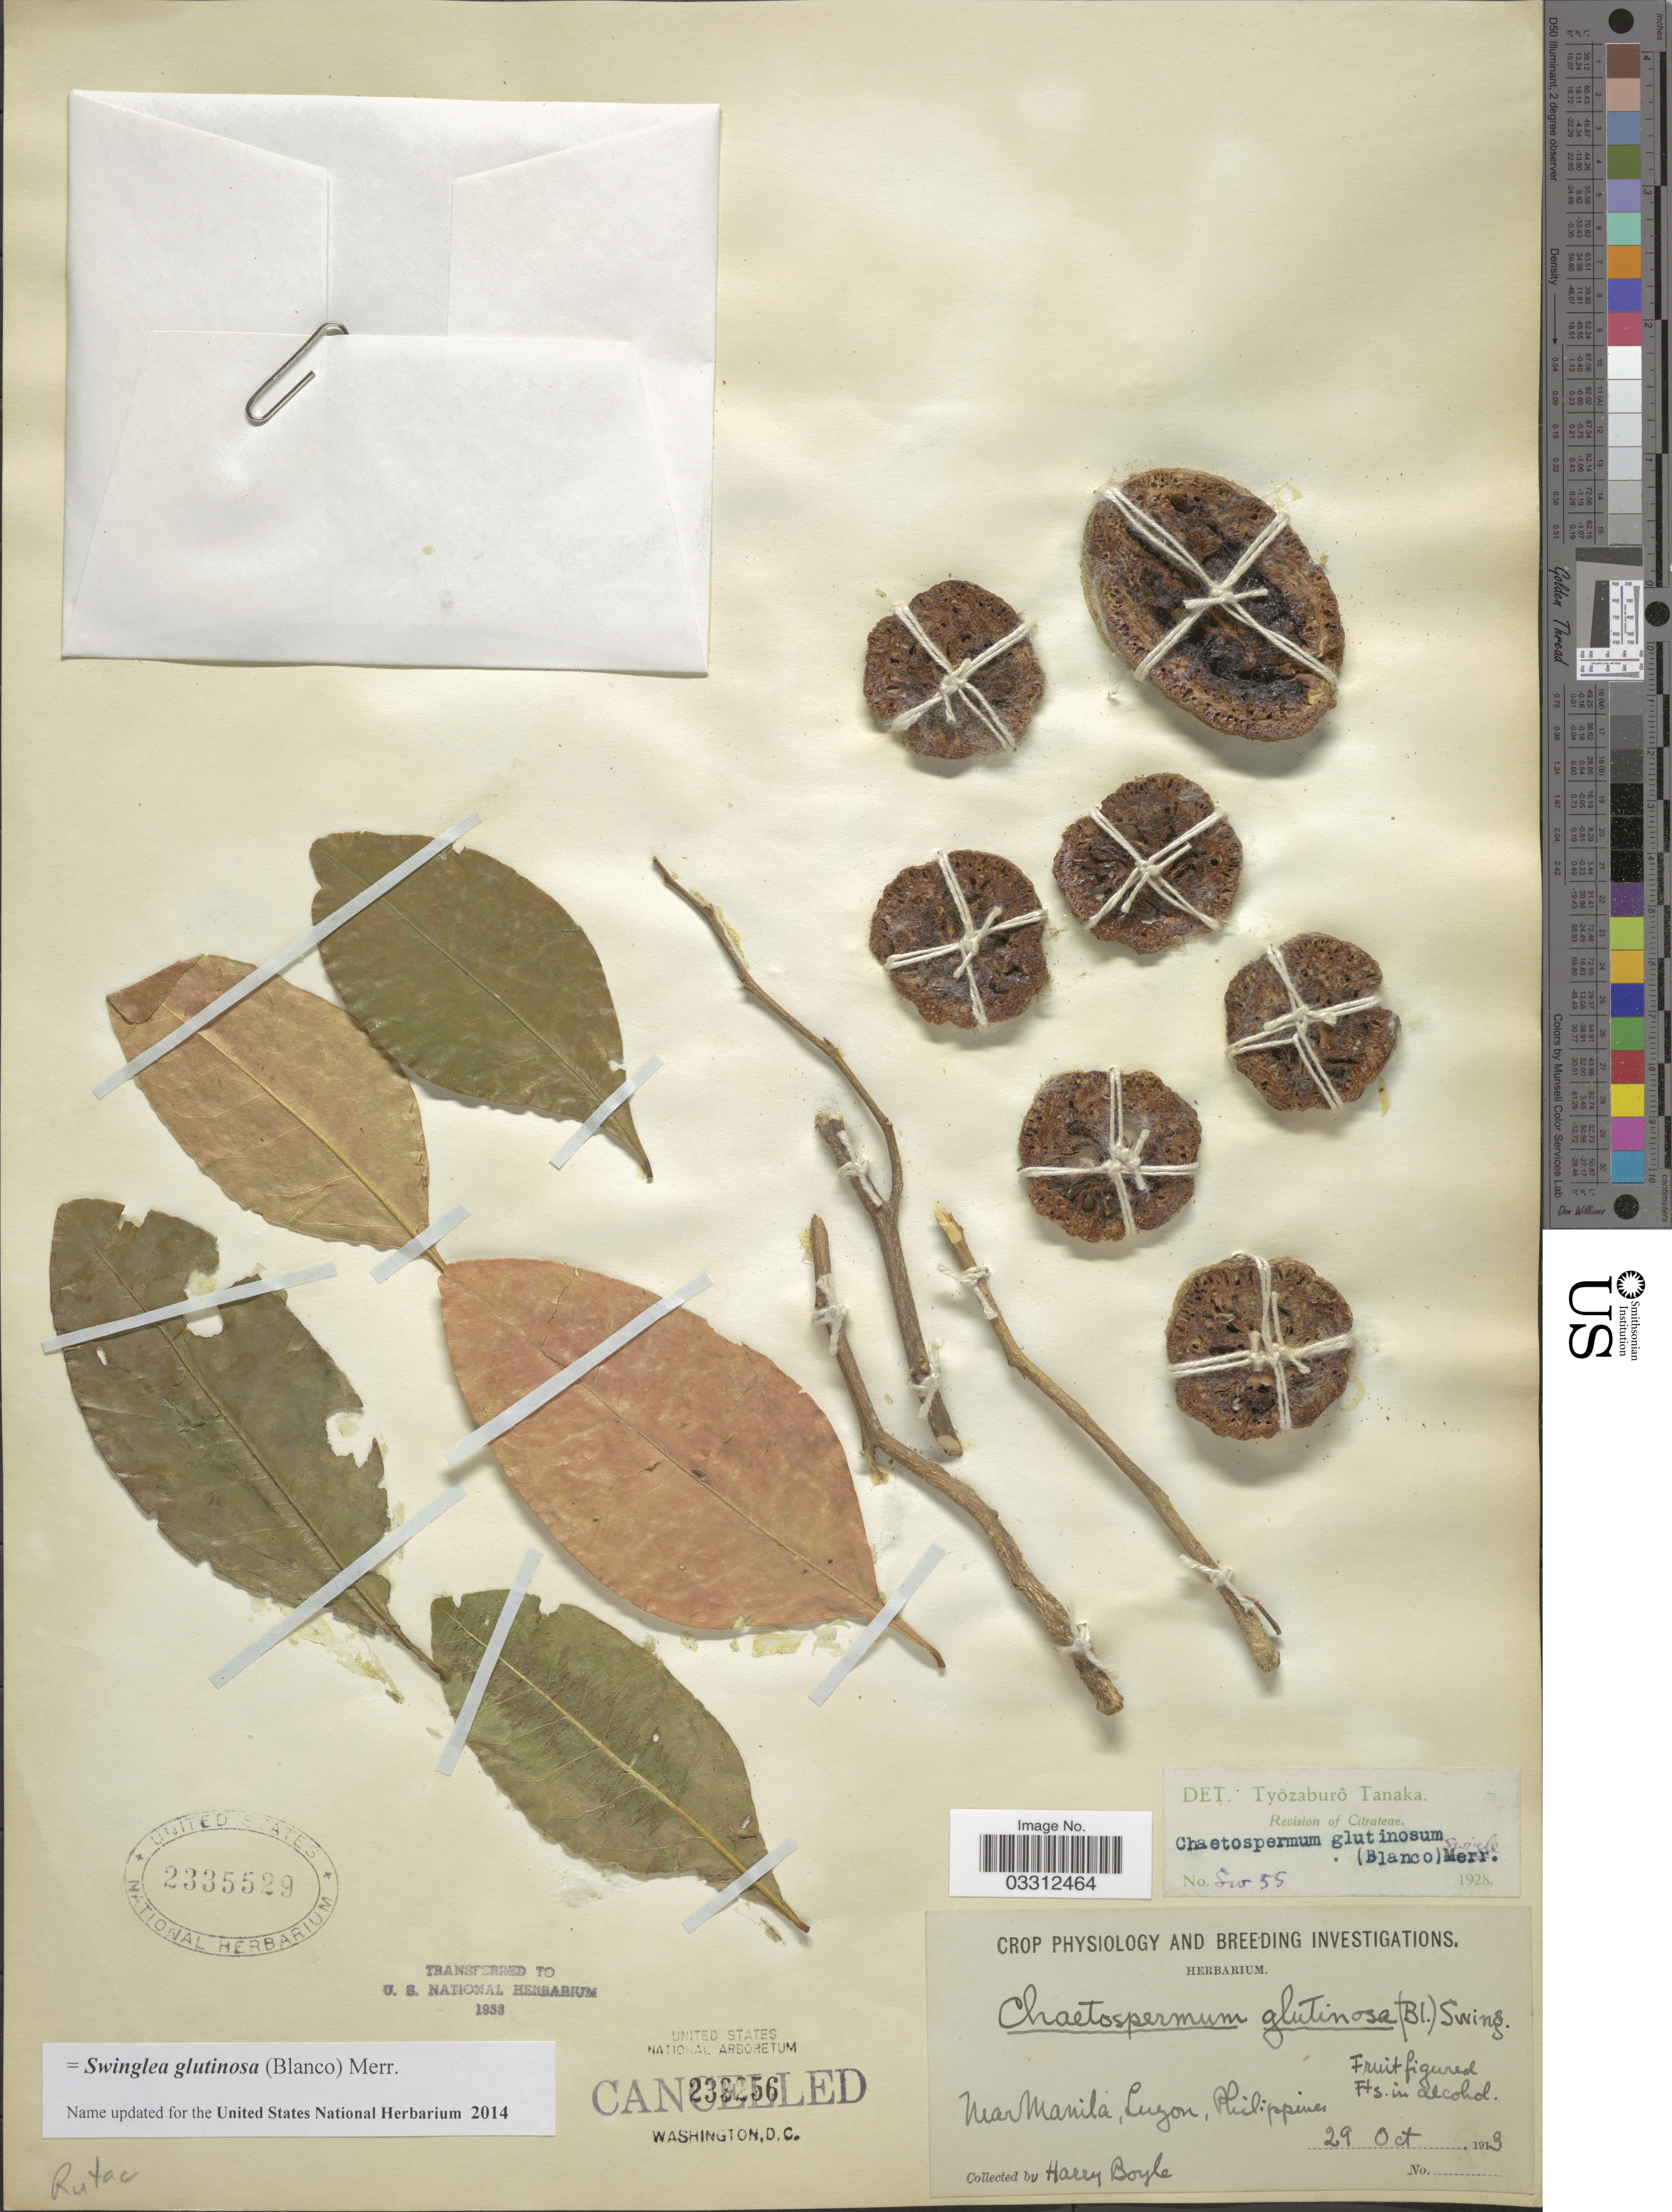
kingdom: Plantae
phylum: Tracheophyta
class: Magnoliopsida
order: Sapindales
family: Rutaceae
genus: Swinglea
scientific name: Swinglea glutinosa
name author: (Blanco) Merr.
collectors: H. Boyle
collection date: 1913-10-29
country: Philippines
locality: Near Manila, Luzon.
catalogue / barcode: US 2335529